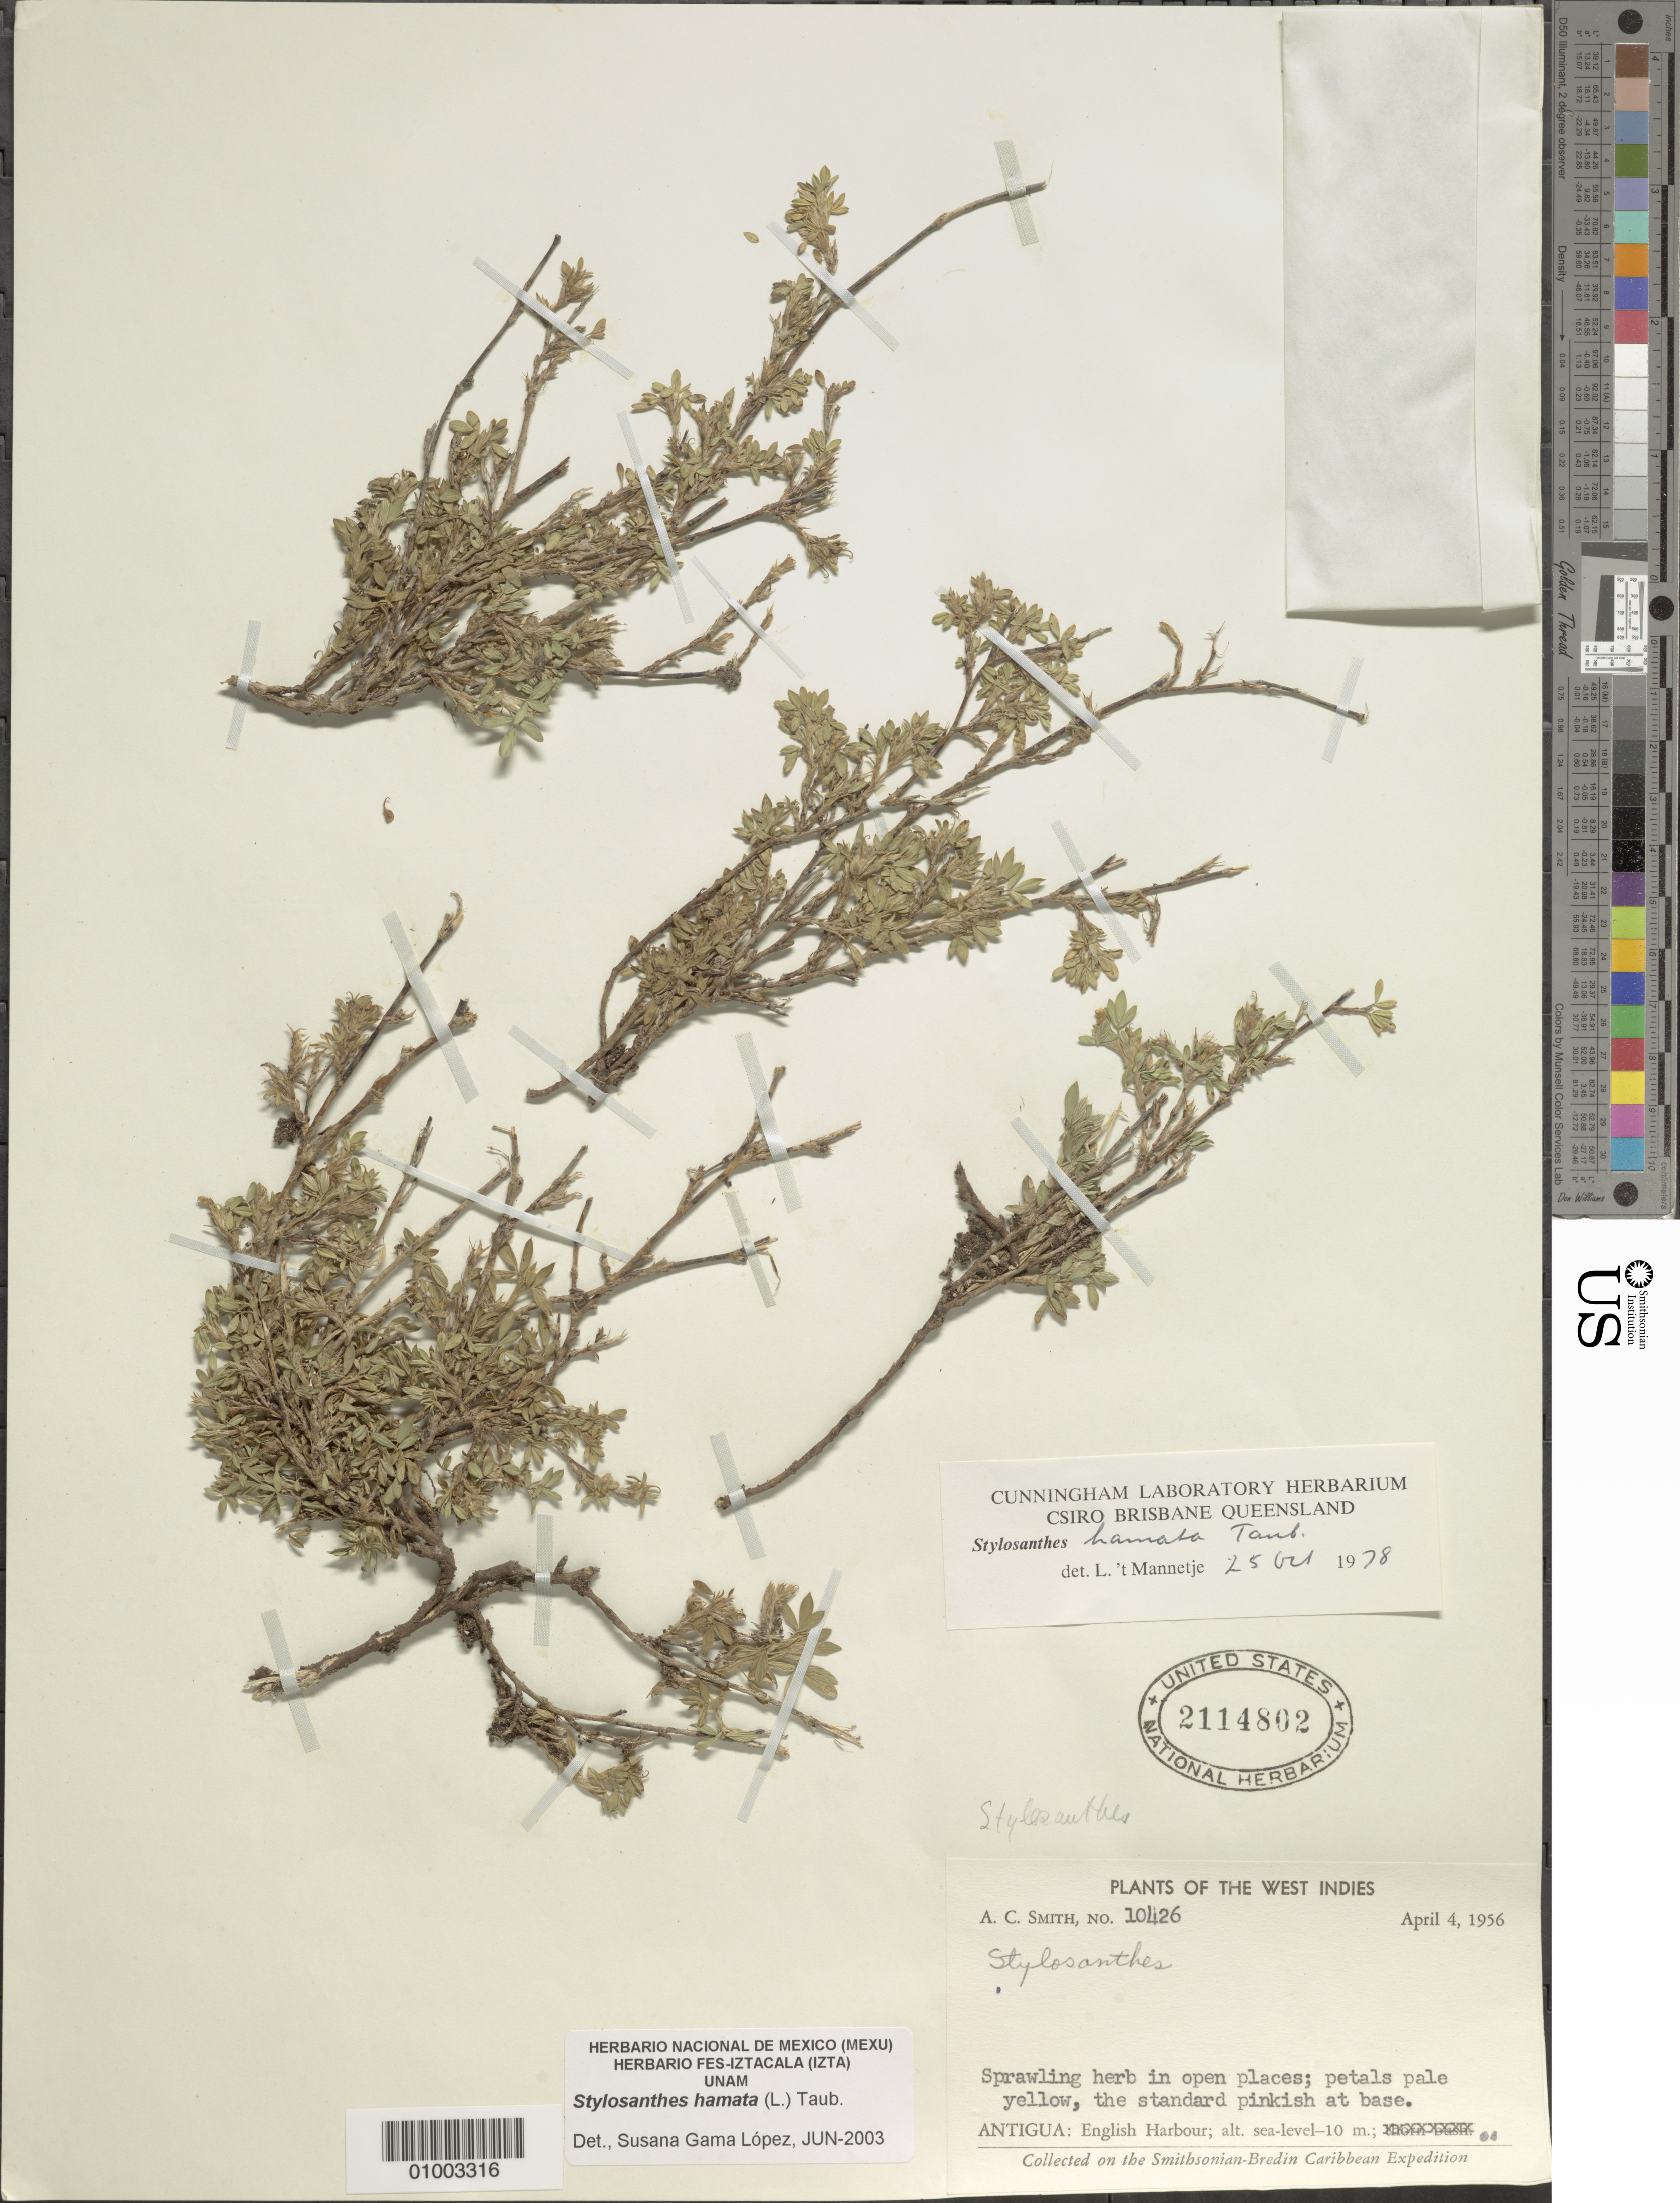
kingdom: Plantae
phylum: Tracheophyta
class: Magnoliopsida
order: Fabales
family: Fabaceae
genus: Stylosanthes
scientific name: Stylosanthes hamata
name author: (L.) Taub.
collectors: A. C. Smith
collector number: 10426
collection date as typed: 04 Apr 1956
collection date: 1956-04-04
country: Antigua and Barbuda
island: Antigua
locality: English Harbour, sea level-10 m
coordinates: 0 N, 0 E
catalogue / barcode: US 2114802